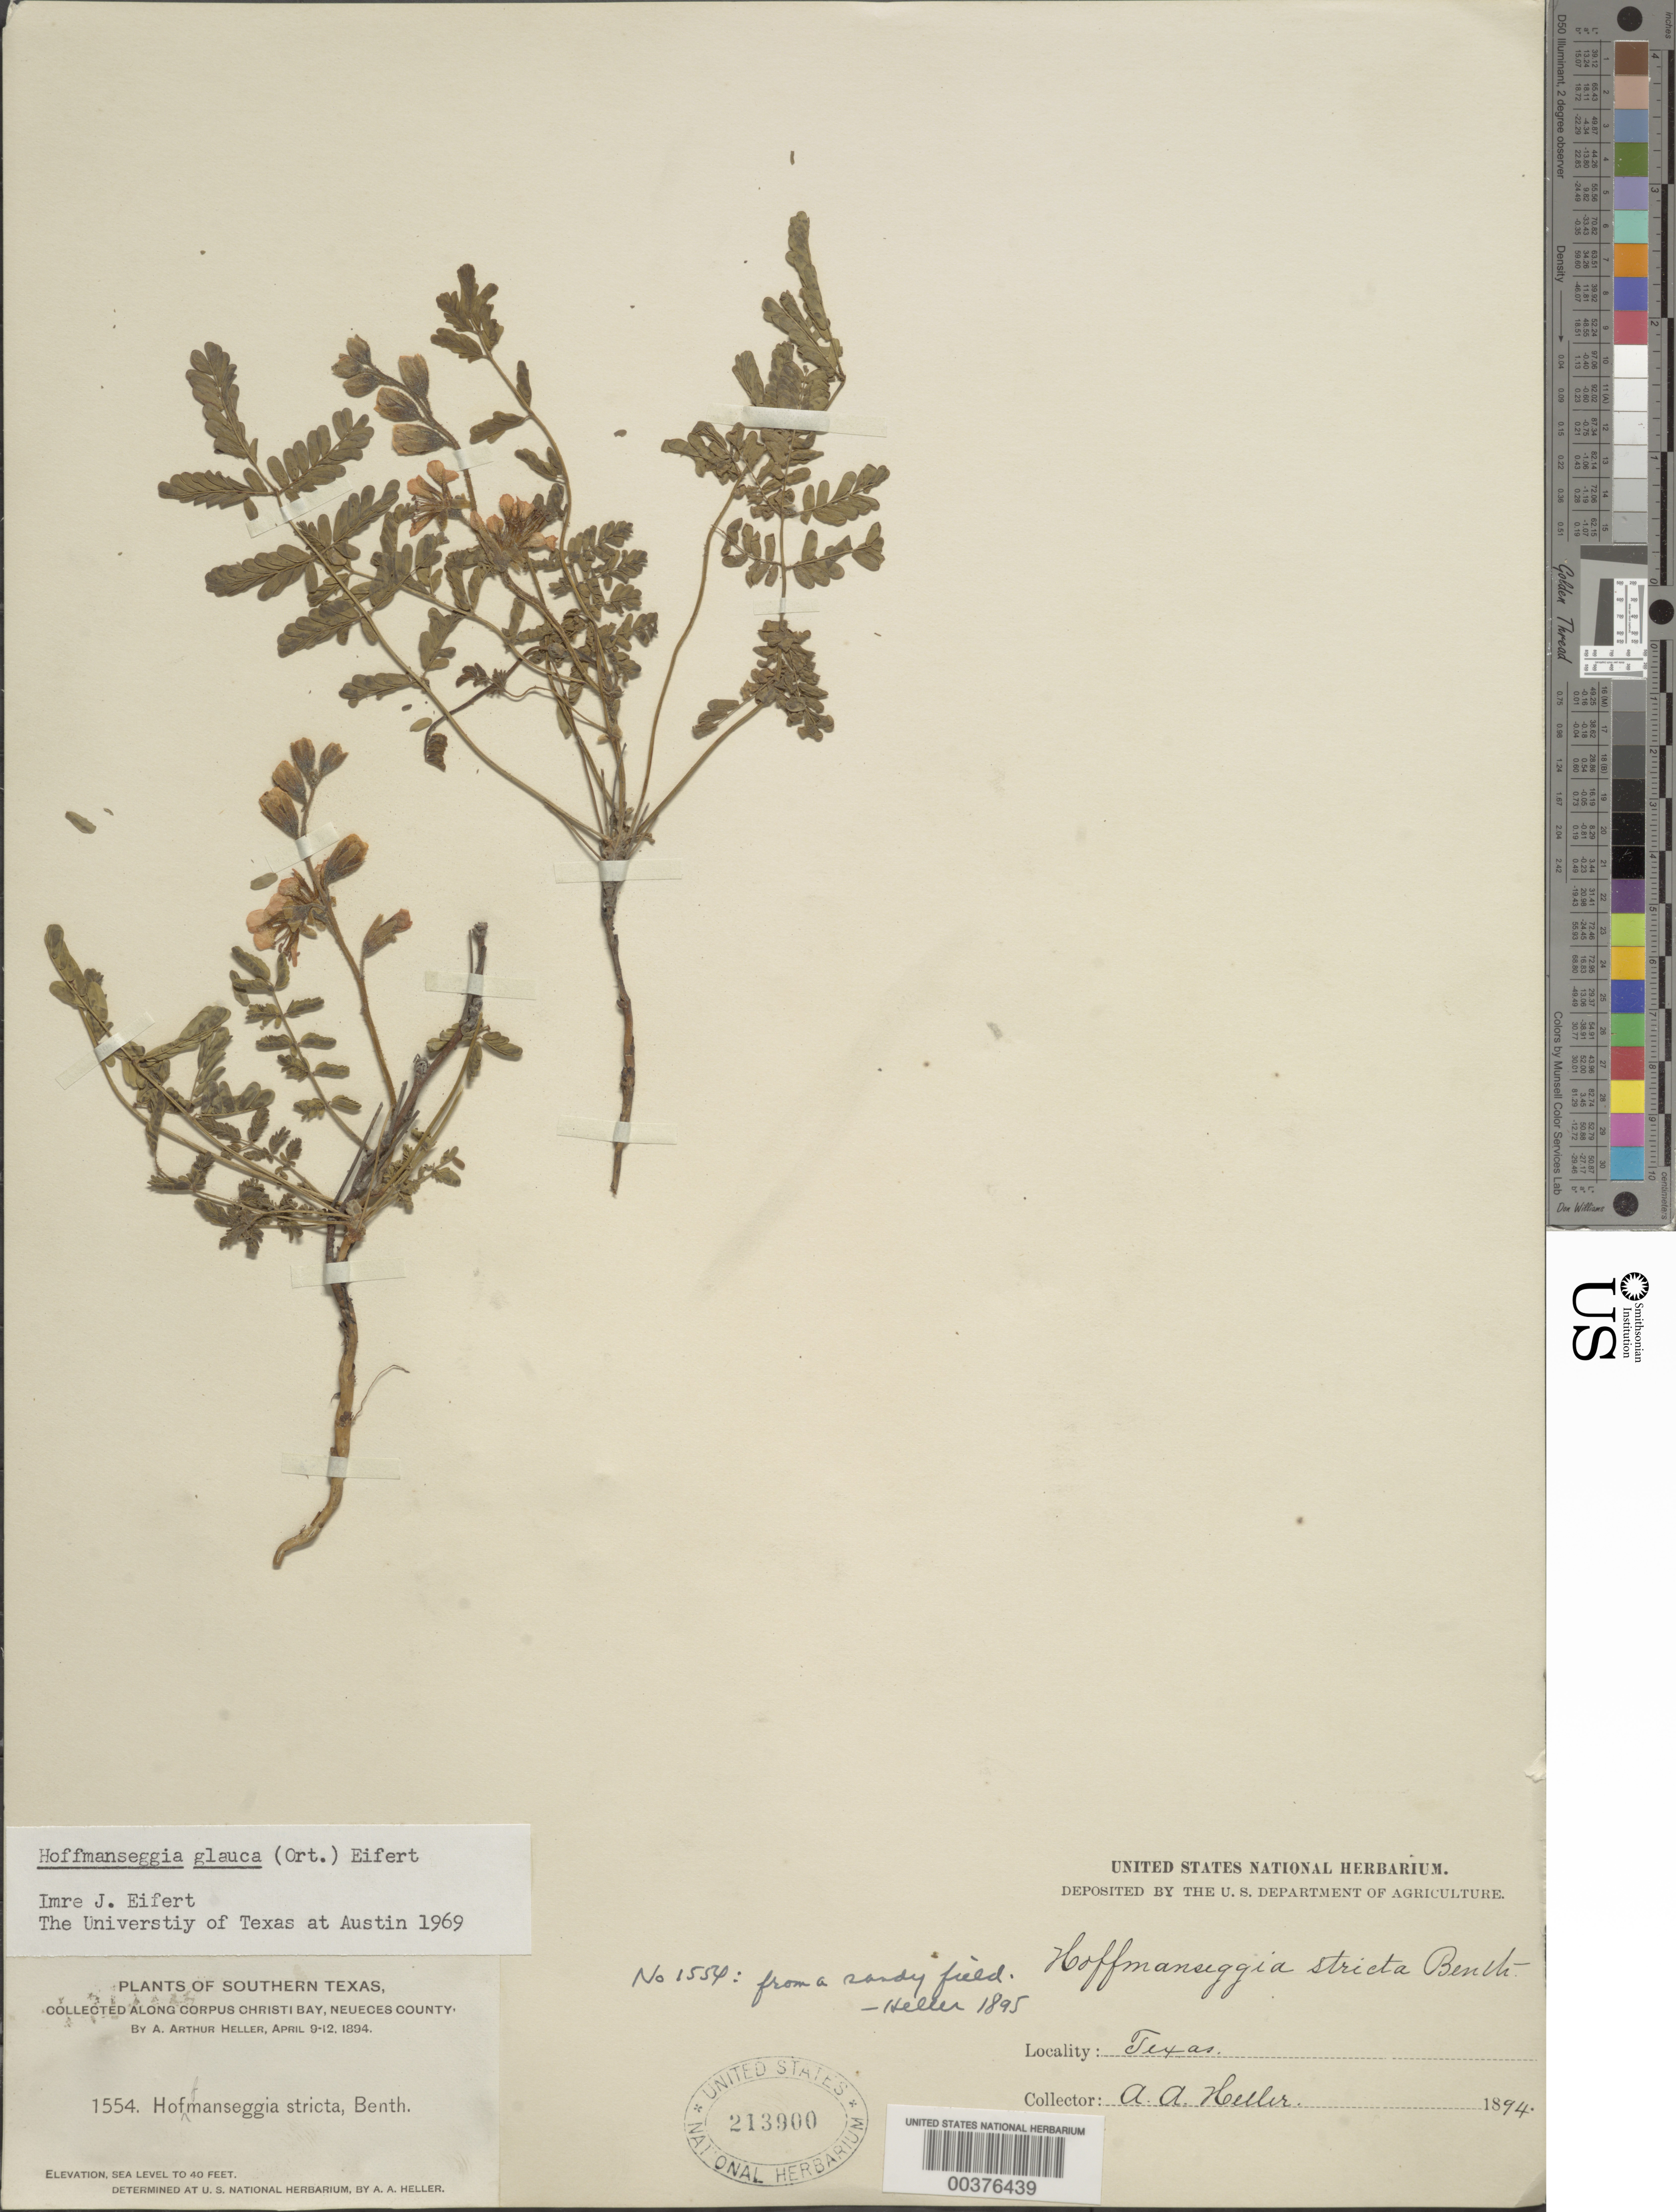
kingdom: Plantae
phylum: Tracheophyta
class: Magnoliopsida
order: Fabales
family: Fabaceae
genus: Hoffmannseggia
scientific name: Hoffmannseggia glauca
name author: (Ortega) Eifert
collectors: A. A. Heller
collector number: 1554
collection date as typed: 09 Apr 1894 to 12 Apr 1894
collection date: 1894-04-09/1894-04-12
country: United States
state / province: Texas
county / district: Nueces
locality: Along corpus christi bay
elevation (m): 0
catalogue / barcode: US 213900